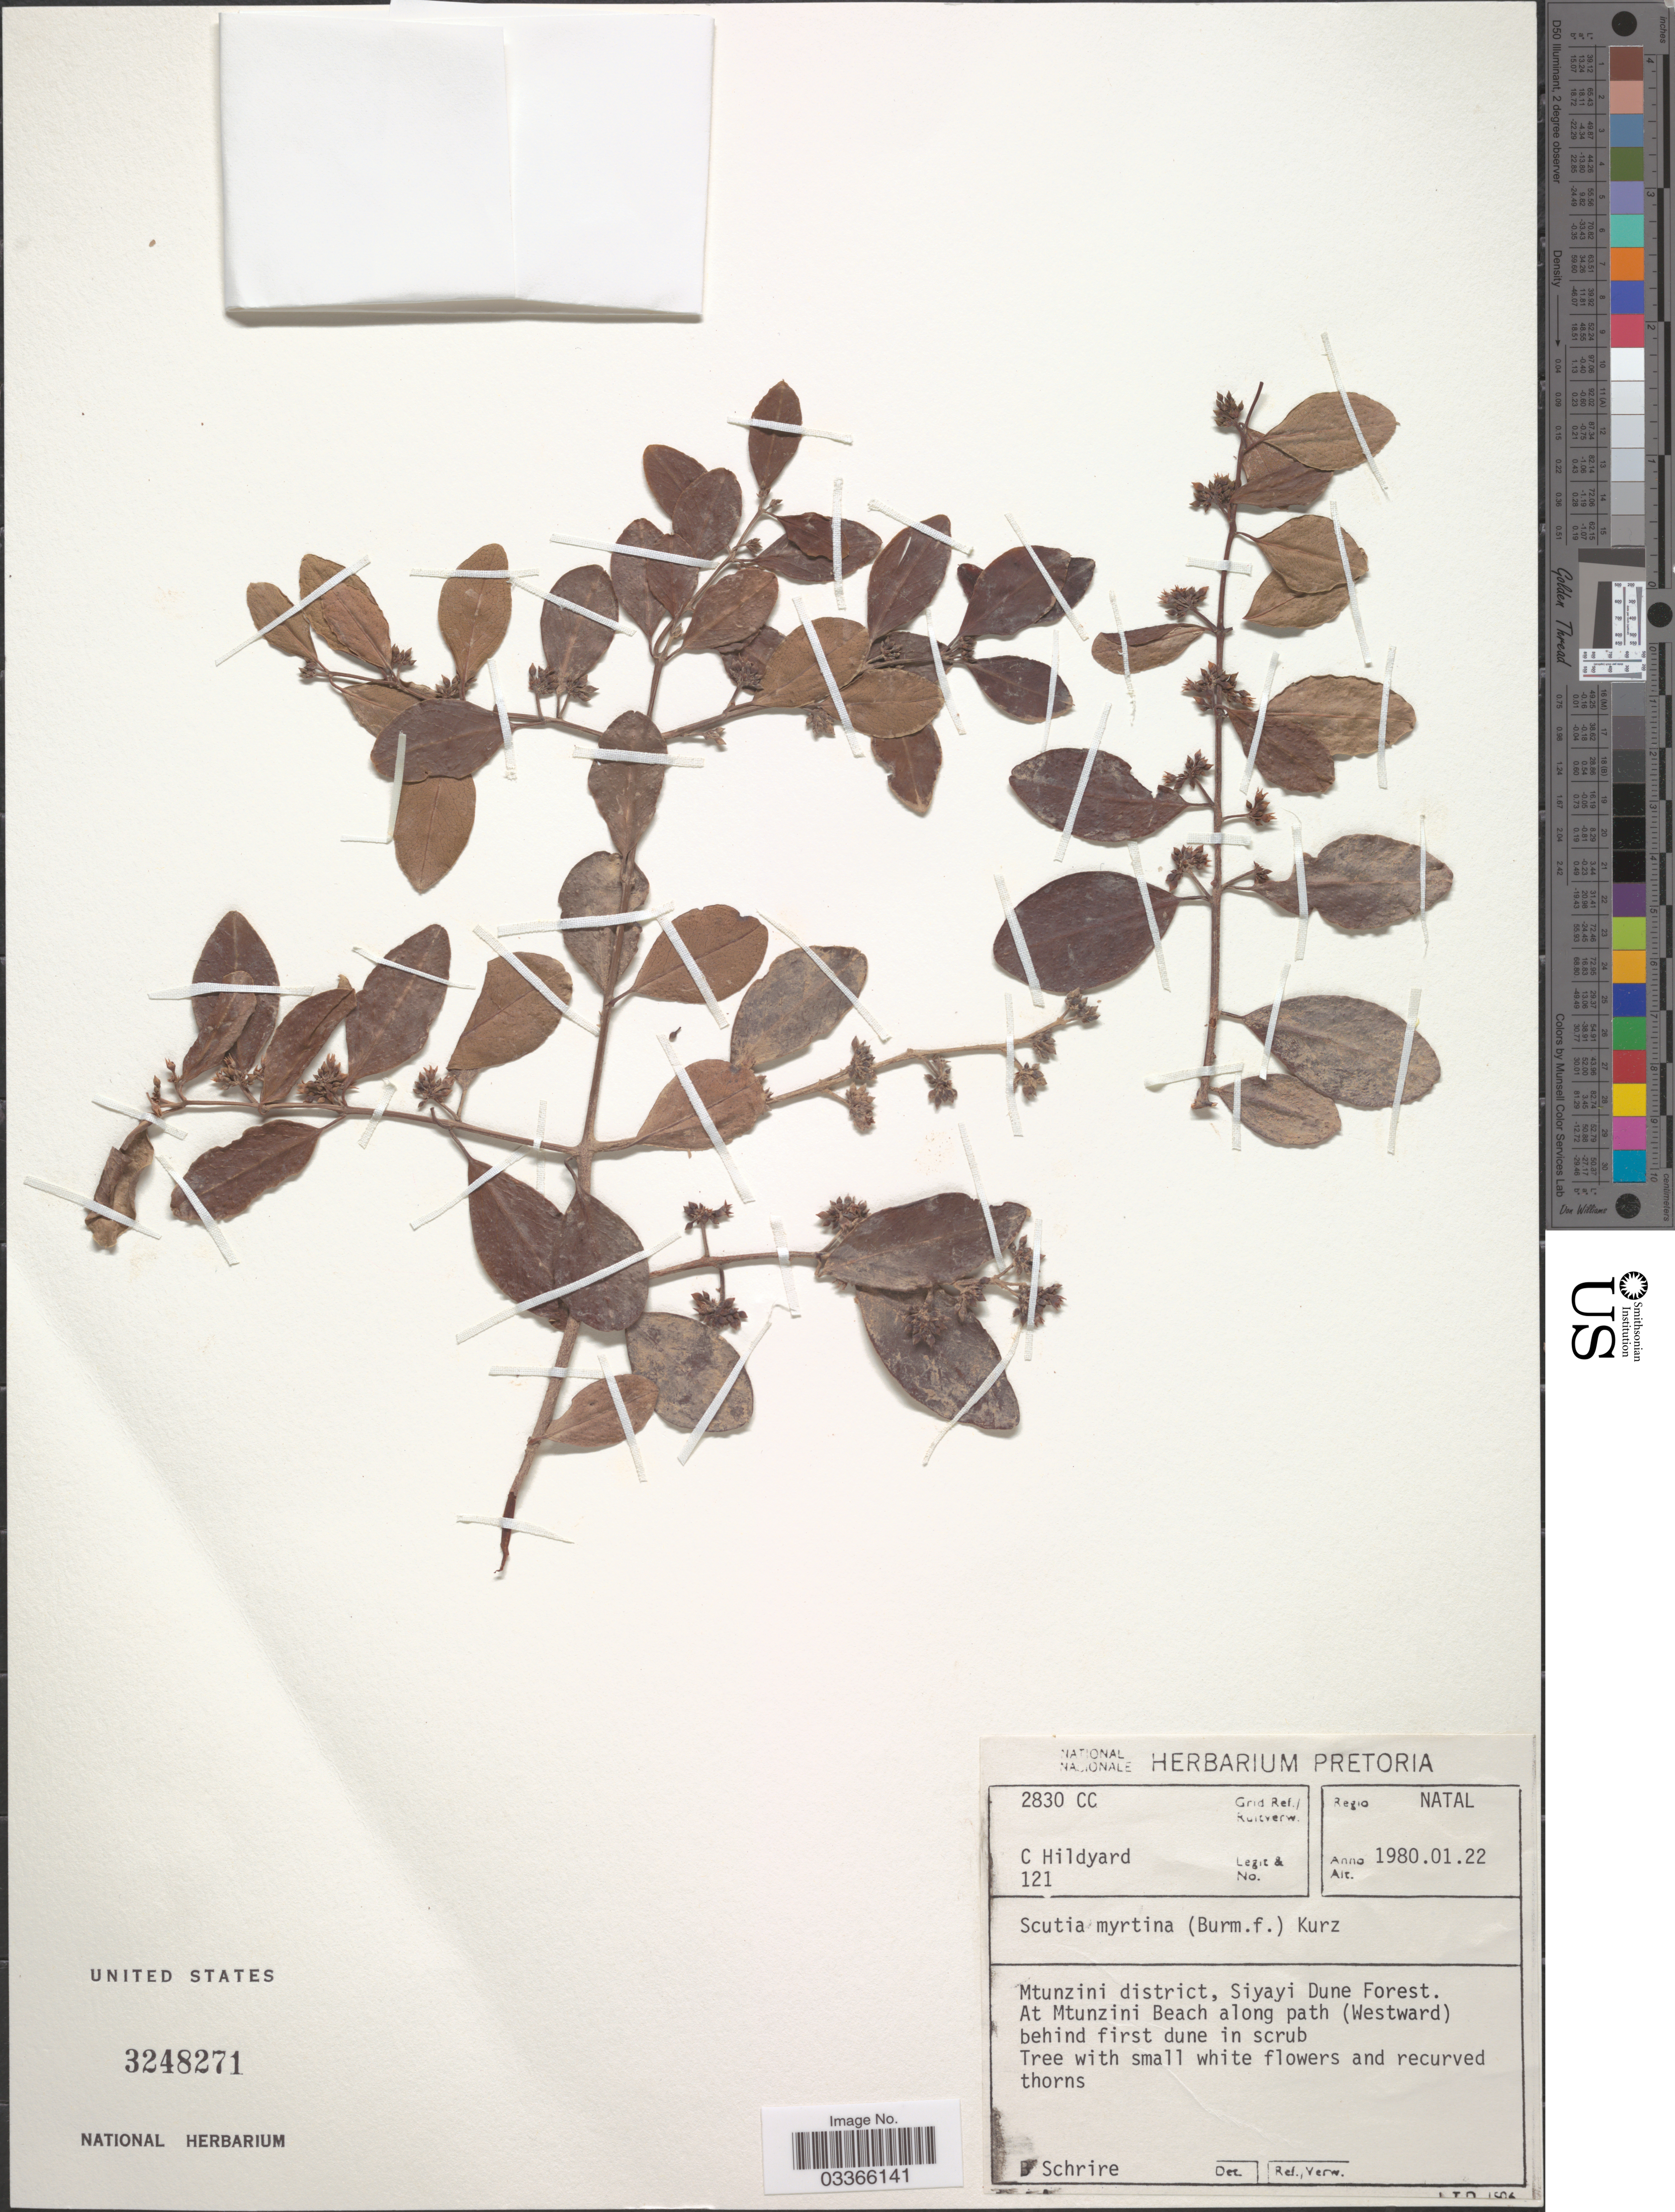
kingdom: Plantae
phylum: Tracheophyta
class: Magnoliopsida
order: Rosales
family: Rhamnaceae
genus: Scutia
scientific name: Scutia myrtina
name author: (Burm. f.) Kurz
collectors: C. Hildyard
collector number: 121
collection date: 1980-01-22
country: South Africa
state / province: KwaZulu-Natal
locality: Grid Ref./Ruitverw. 2830CC, Regio Natal, Mtunzini district, Siyayi Dune Forest. At Mtunzini Beach along path (Westward) behind first dune in scrub.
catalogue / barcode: US 3248271